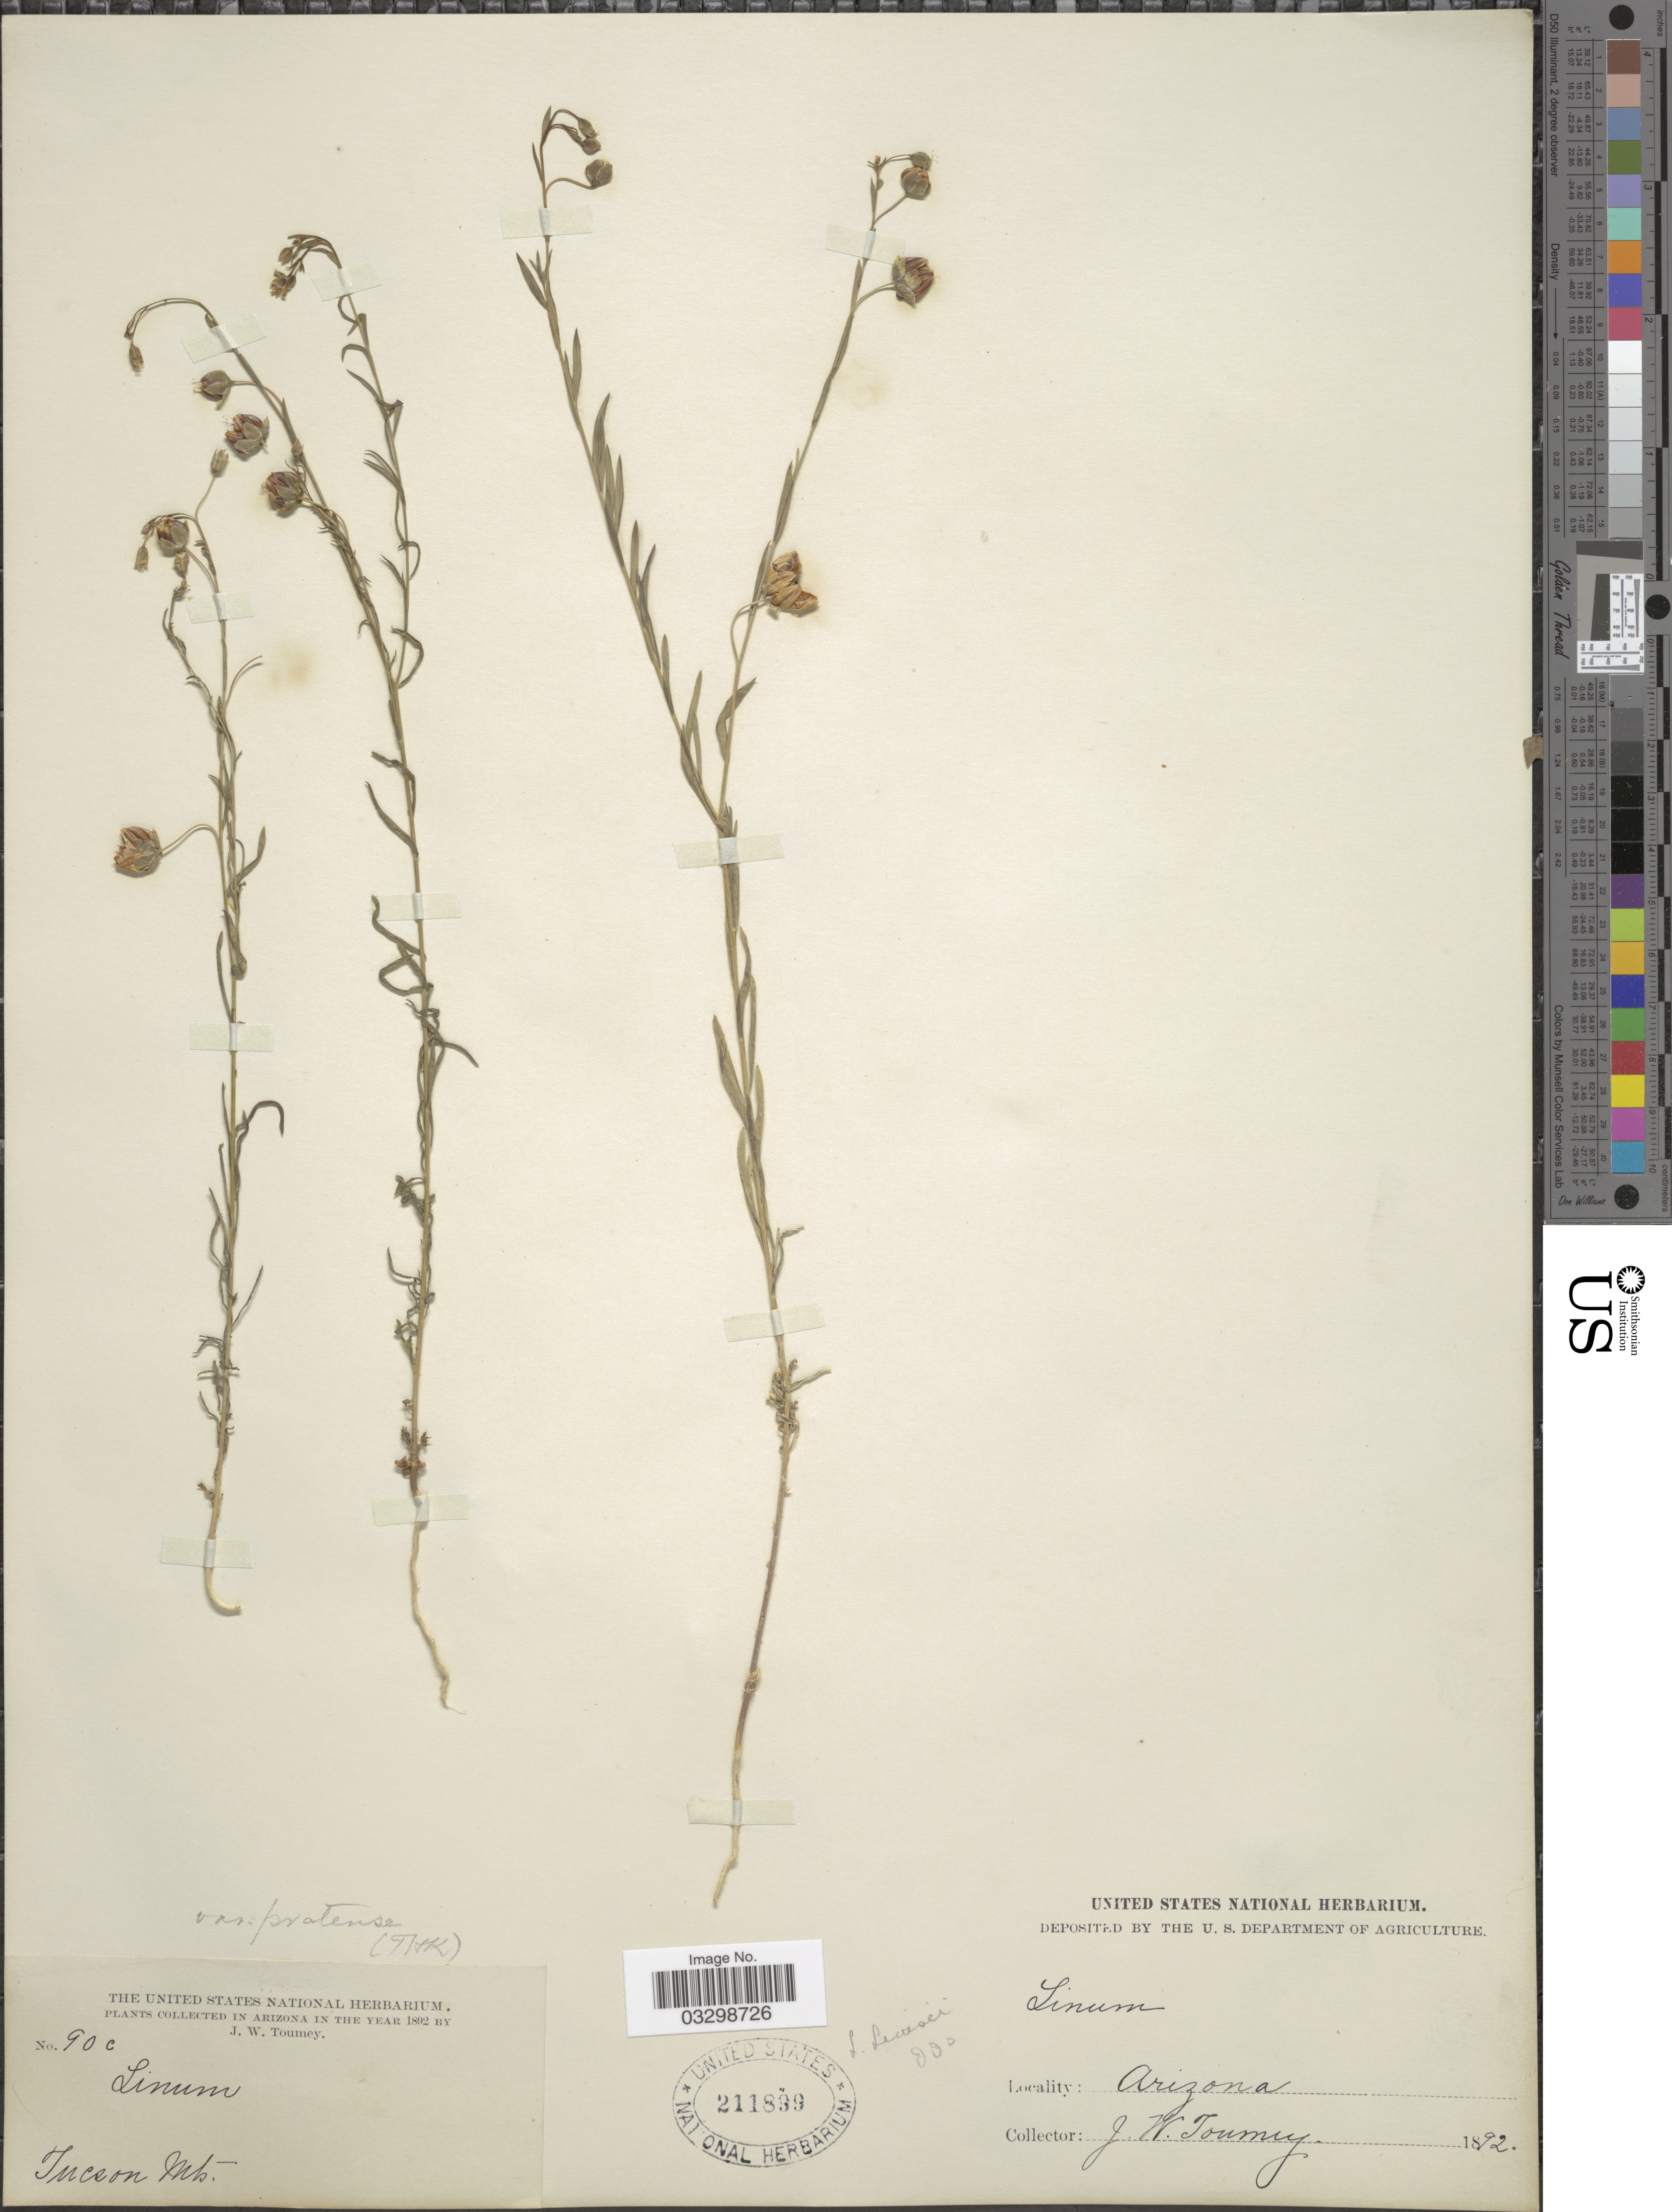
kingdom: Plantae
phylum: Tracheophyta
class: Magnoliopsida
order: Malpighiales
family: Linaceae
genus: Linum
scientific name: Linum lewisii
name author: Pursh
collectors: J. W. Toumey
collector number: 90c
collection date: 1892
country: United States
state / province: Arizona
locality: Tucson Mts.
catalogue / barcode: US 211899